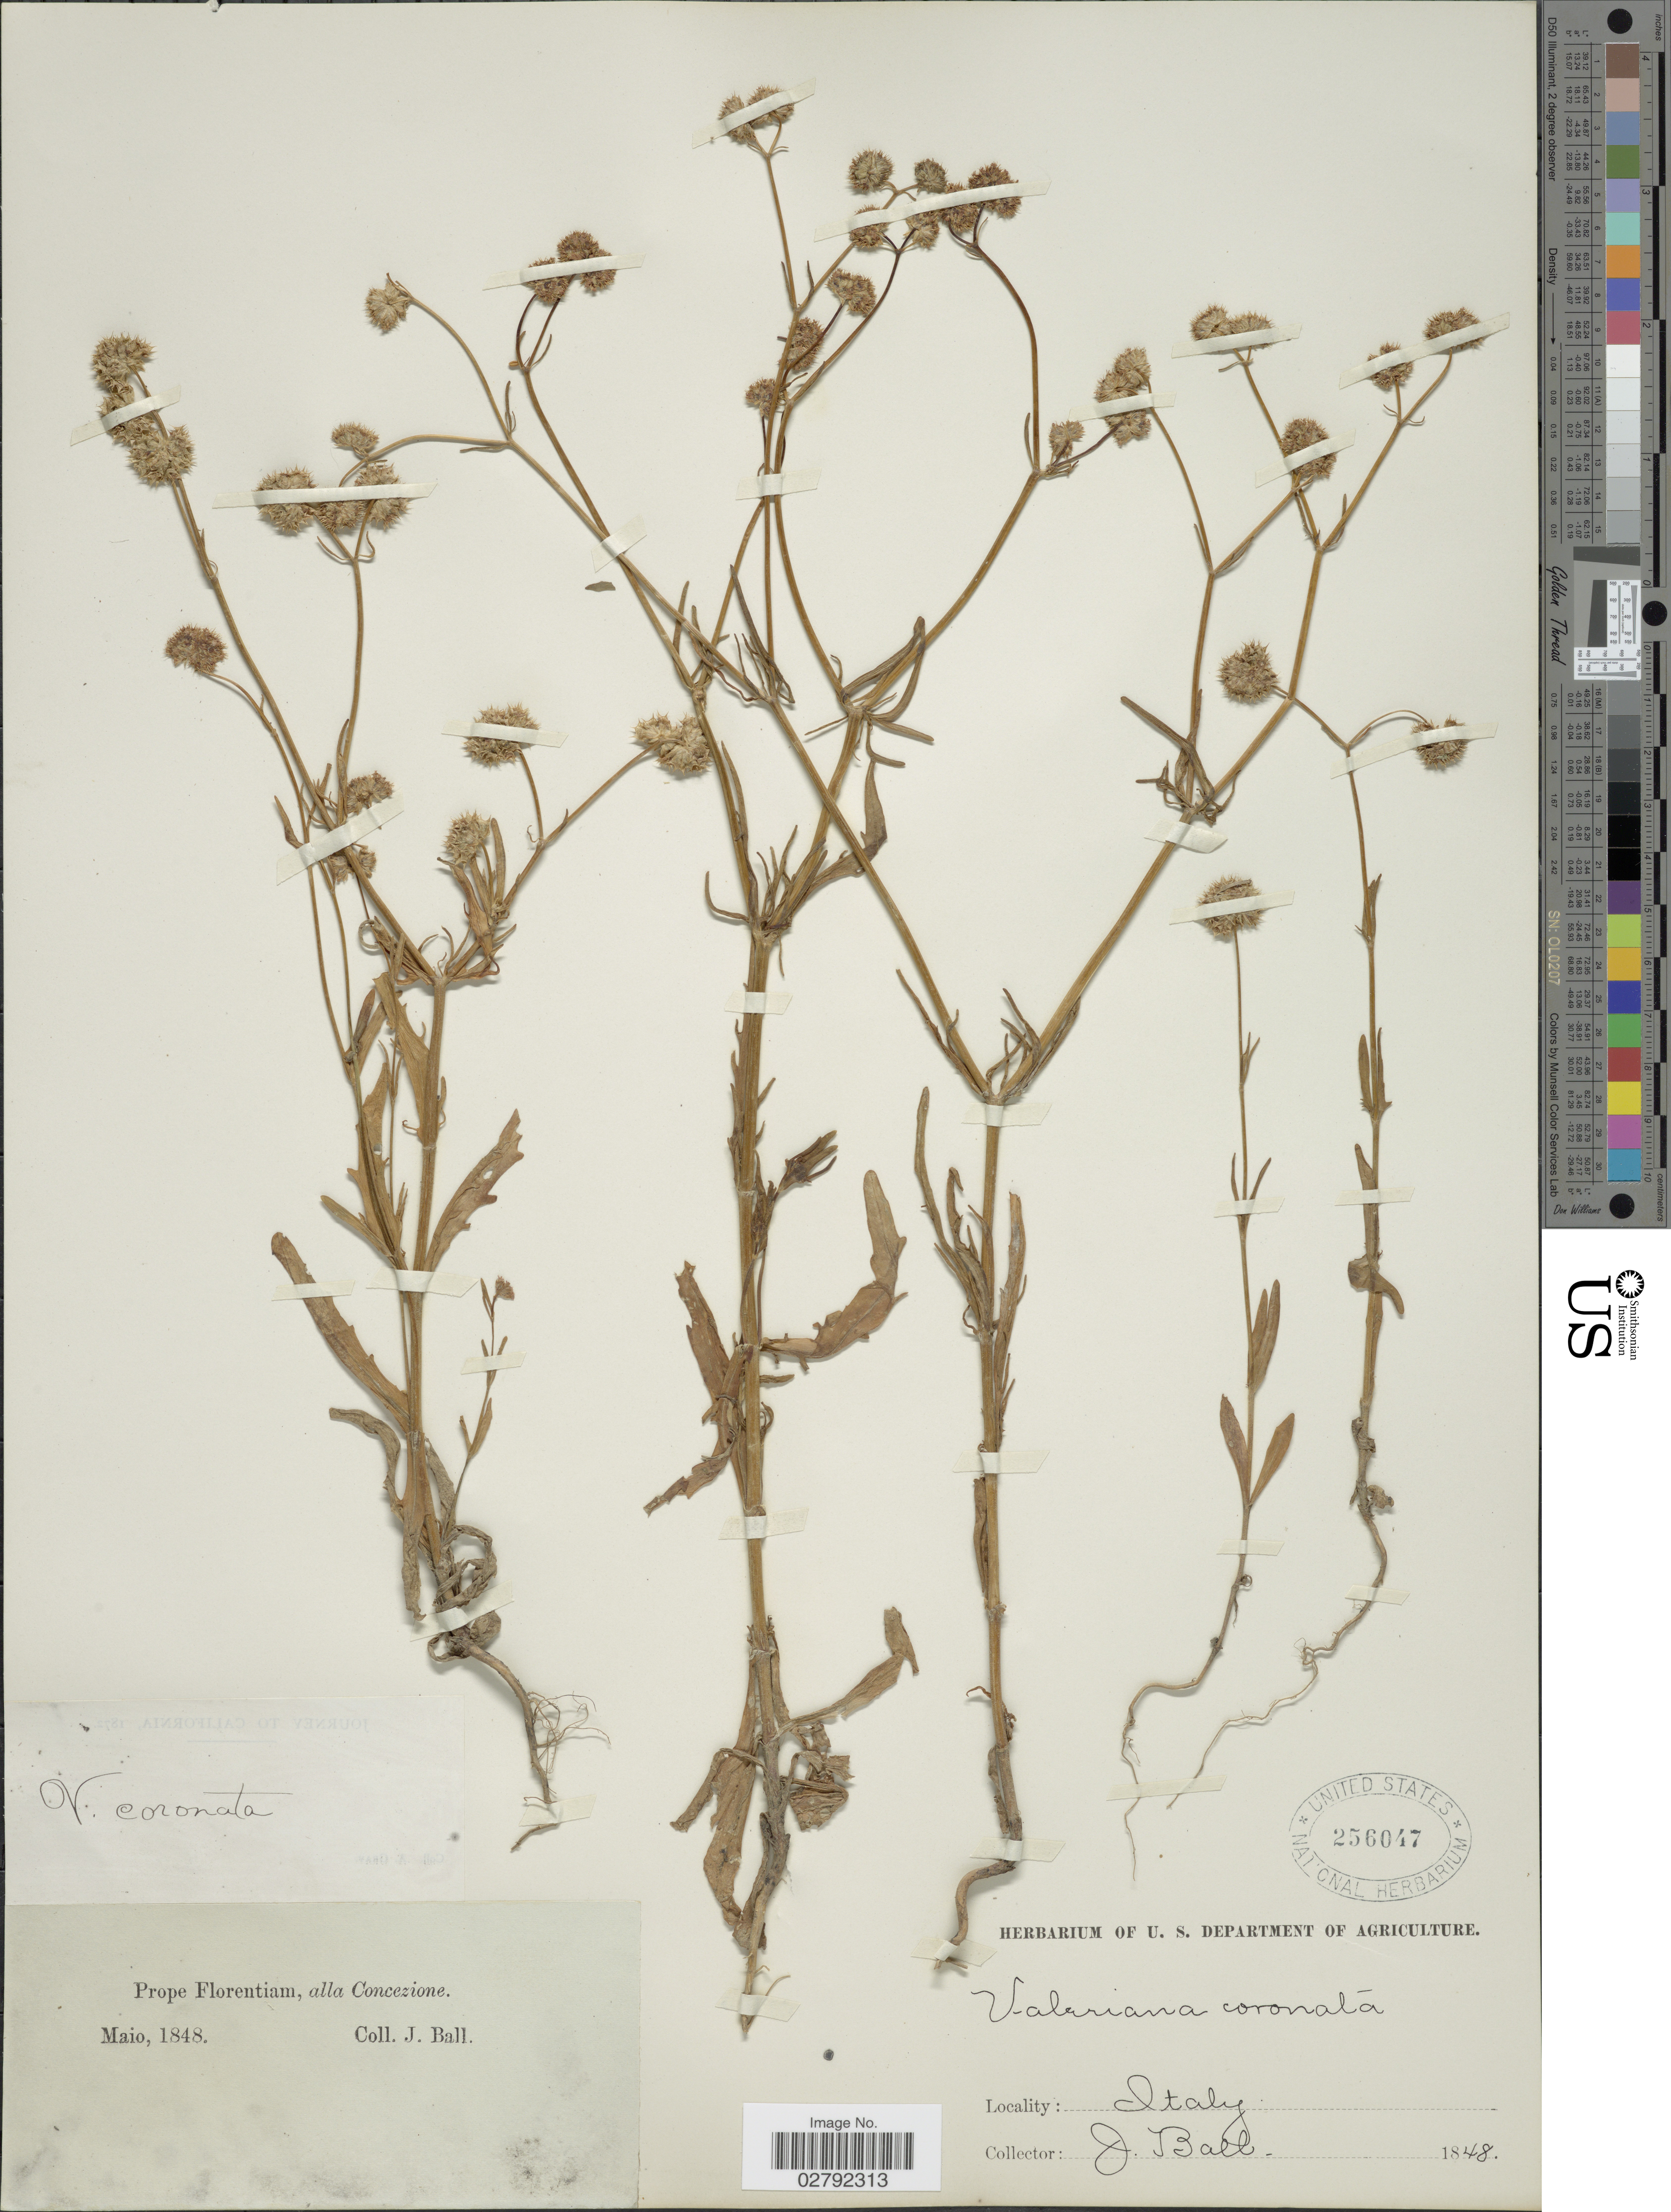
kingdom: Plantae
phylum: Tracheophyta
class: Magnoliopsida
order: Dipsacales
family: Caprifoliaceae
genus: Valerianella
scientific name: Valerianella coronata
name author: (L.) DC.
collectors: J. Ball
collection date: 1848-05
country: Italy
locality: Prope Florentiam, alla Concezione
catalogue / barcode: US 256047